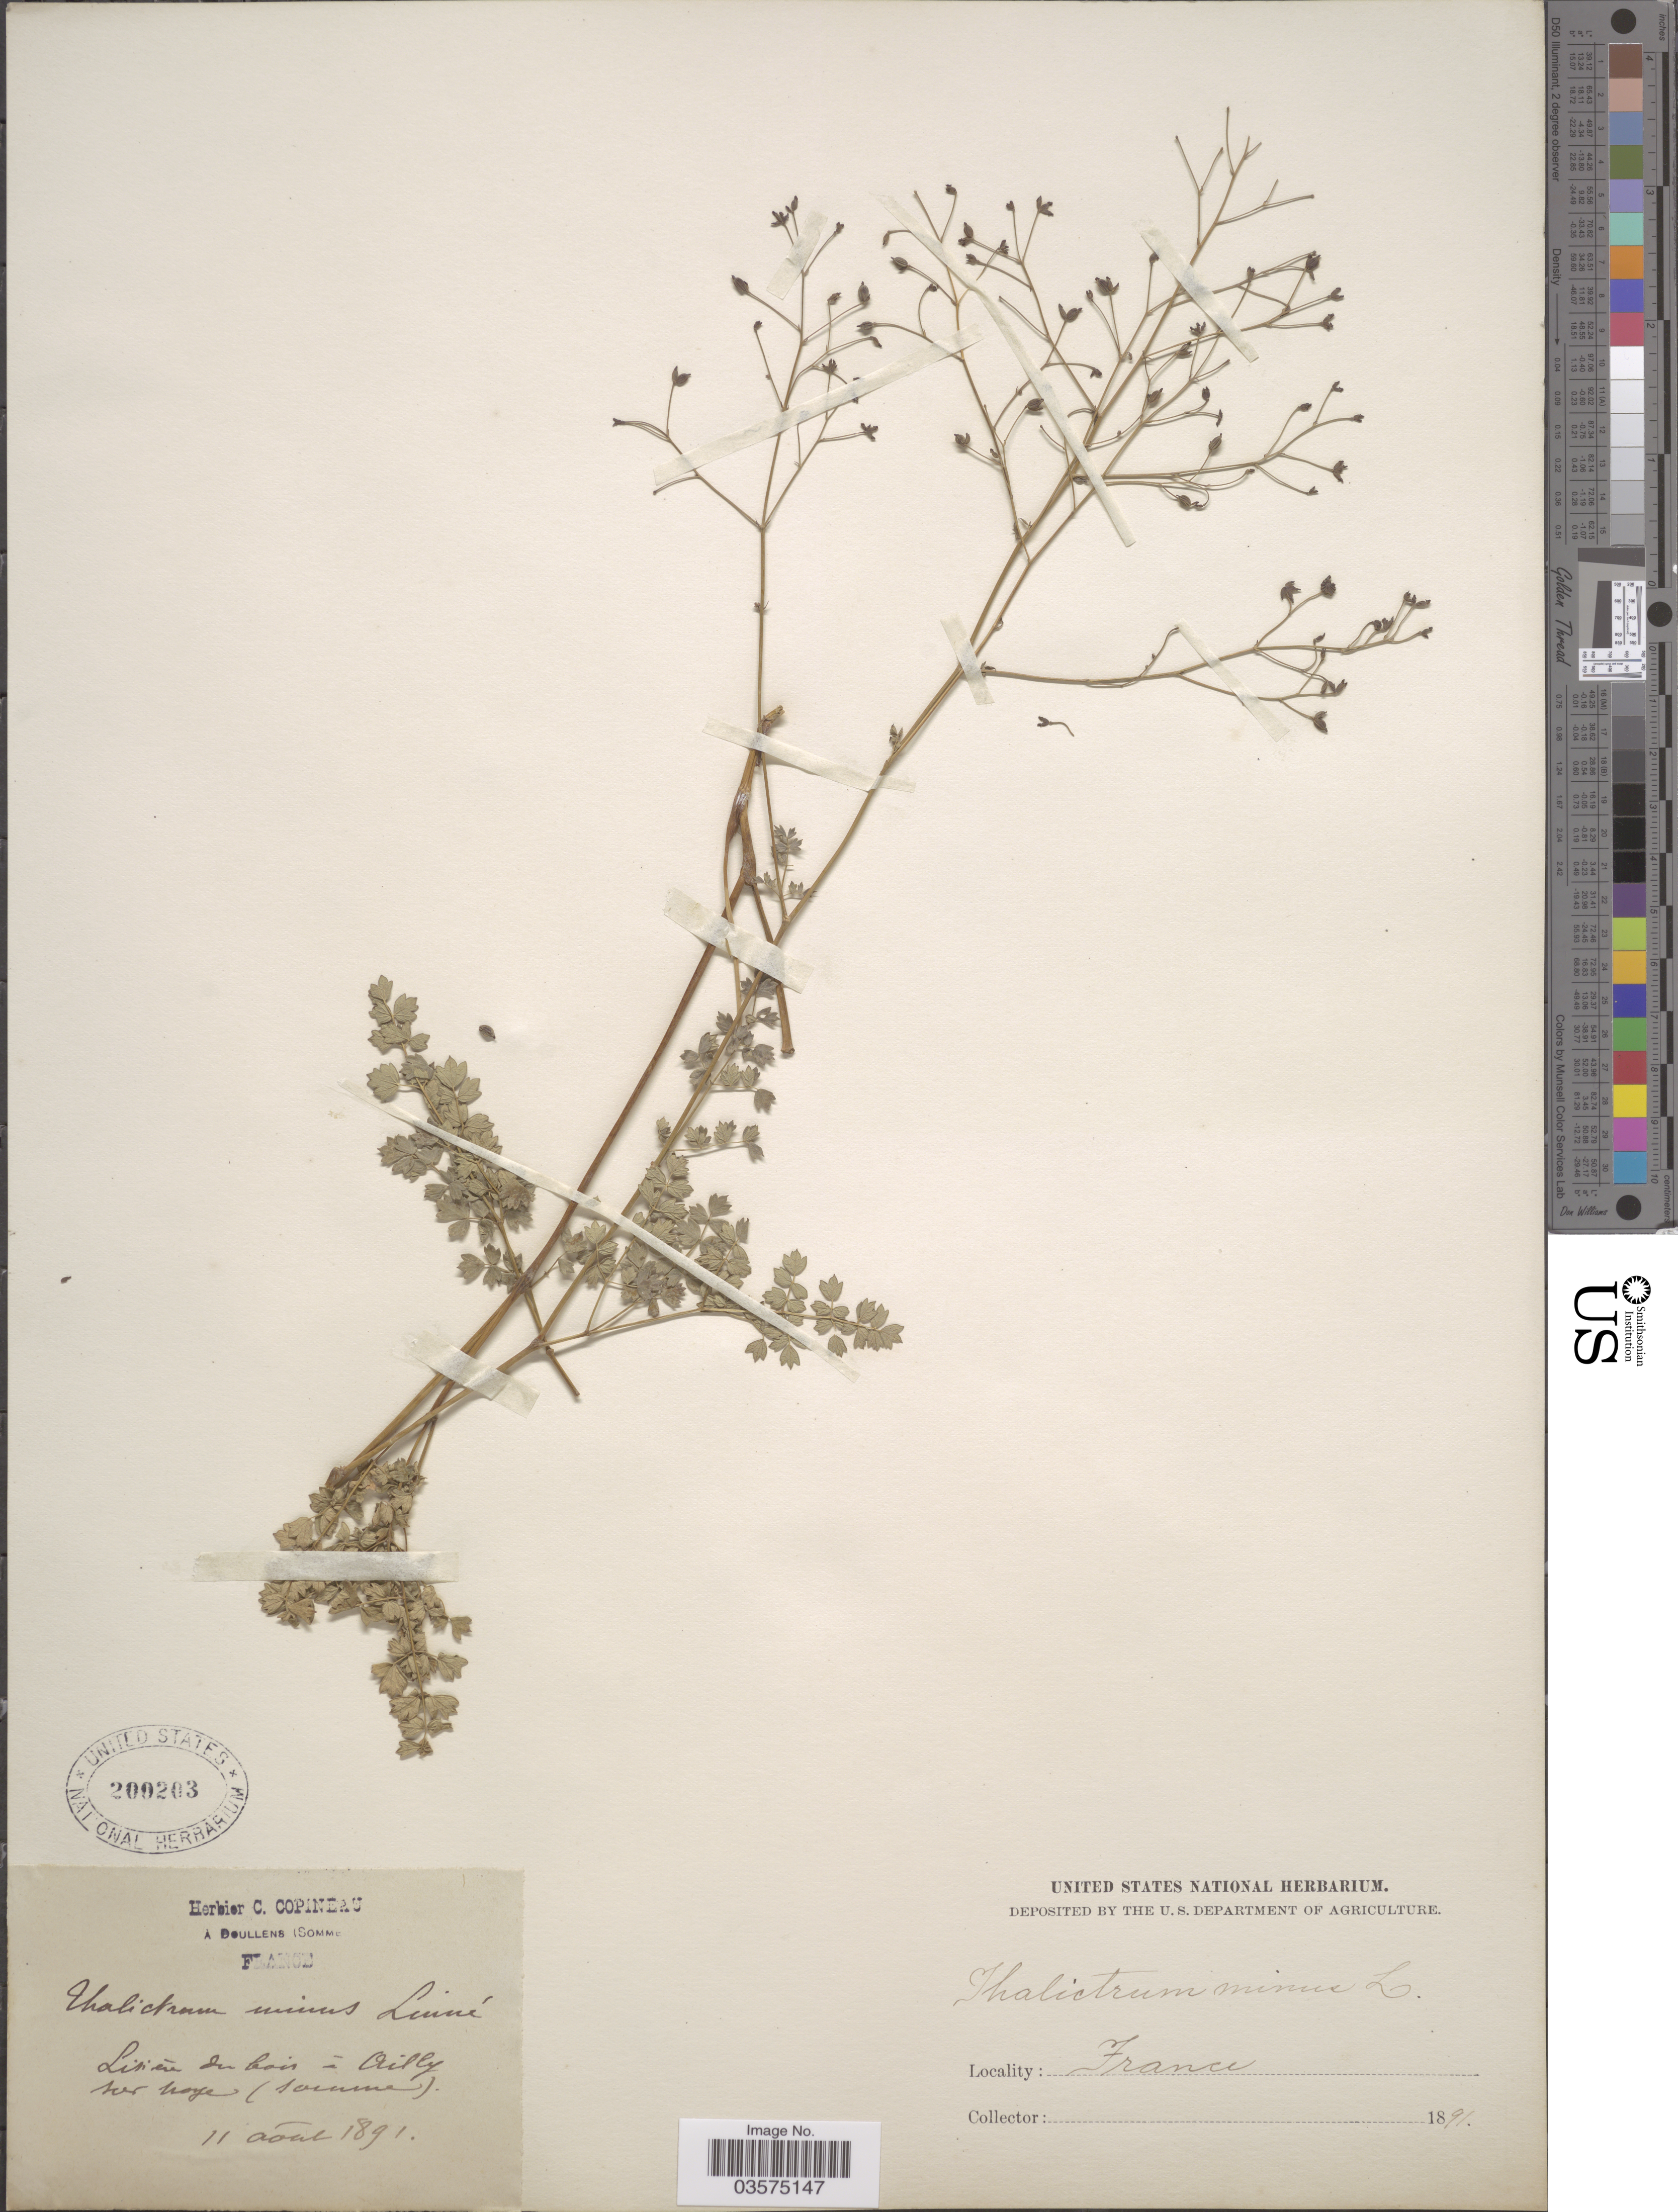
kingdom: Plantae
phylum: Tracheophyta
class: Magnoliopsida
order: Ranunculales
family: Ranunculaceae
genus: Thalictrum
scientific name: Thalictrum minus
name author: L.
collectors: ex herb. C. Copineau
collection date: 1891-08-11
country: France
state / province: Hauts-de-France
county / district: Somme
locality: Liseré du bois à Ailly sur Noye (Somme) [Edge of the woods at Ailly-sur-Noye (Somme)]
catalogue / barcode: US 200203